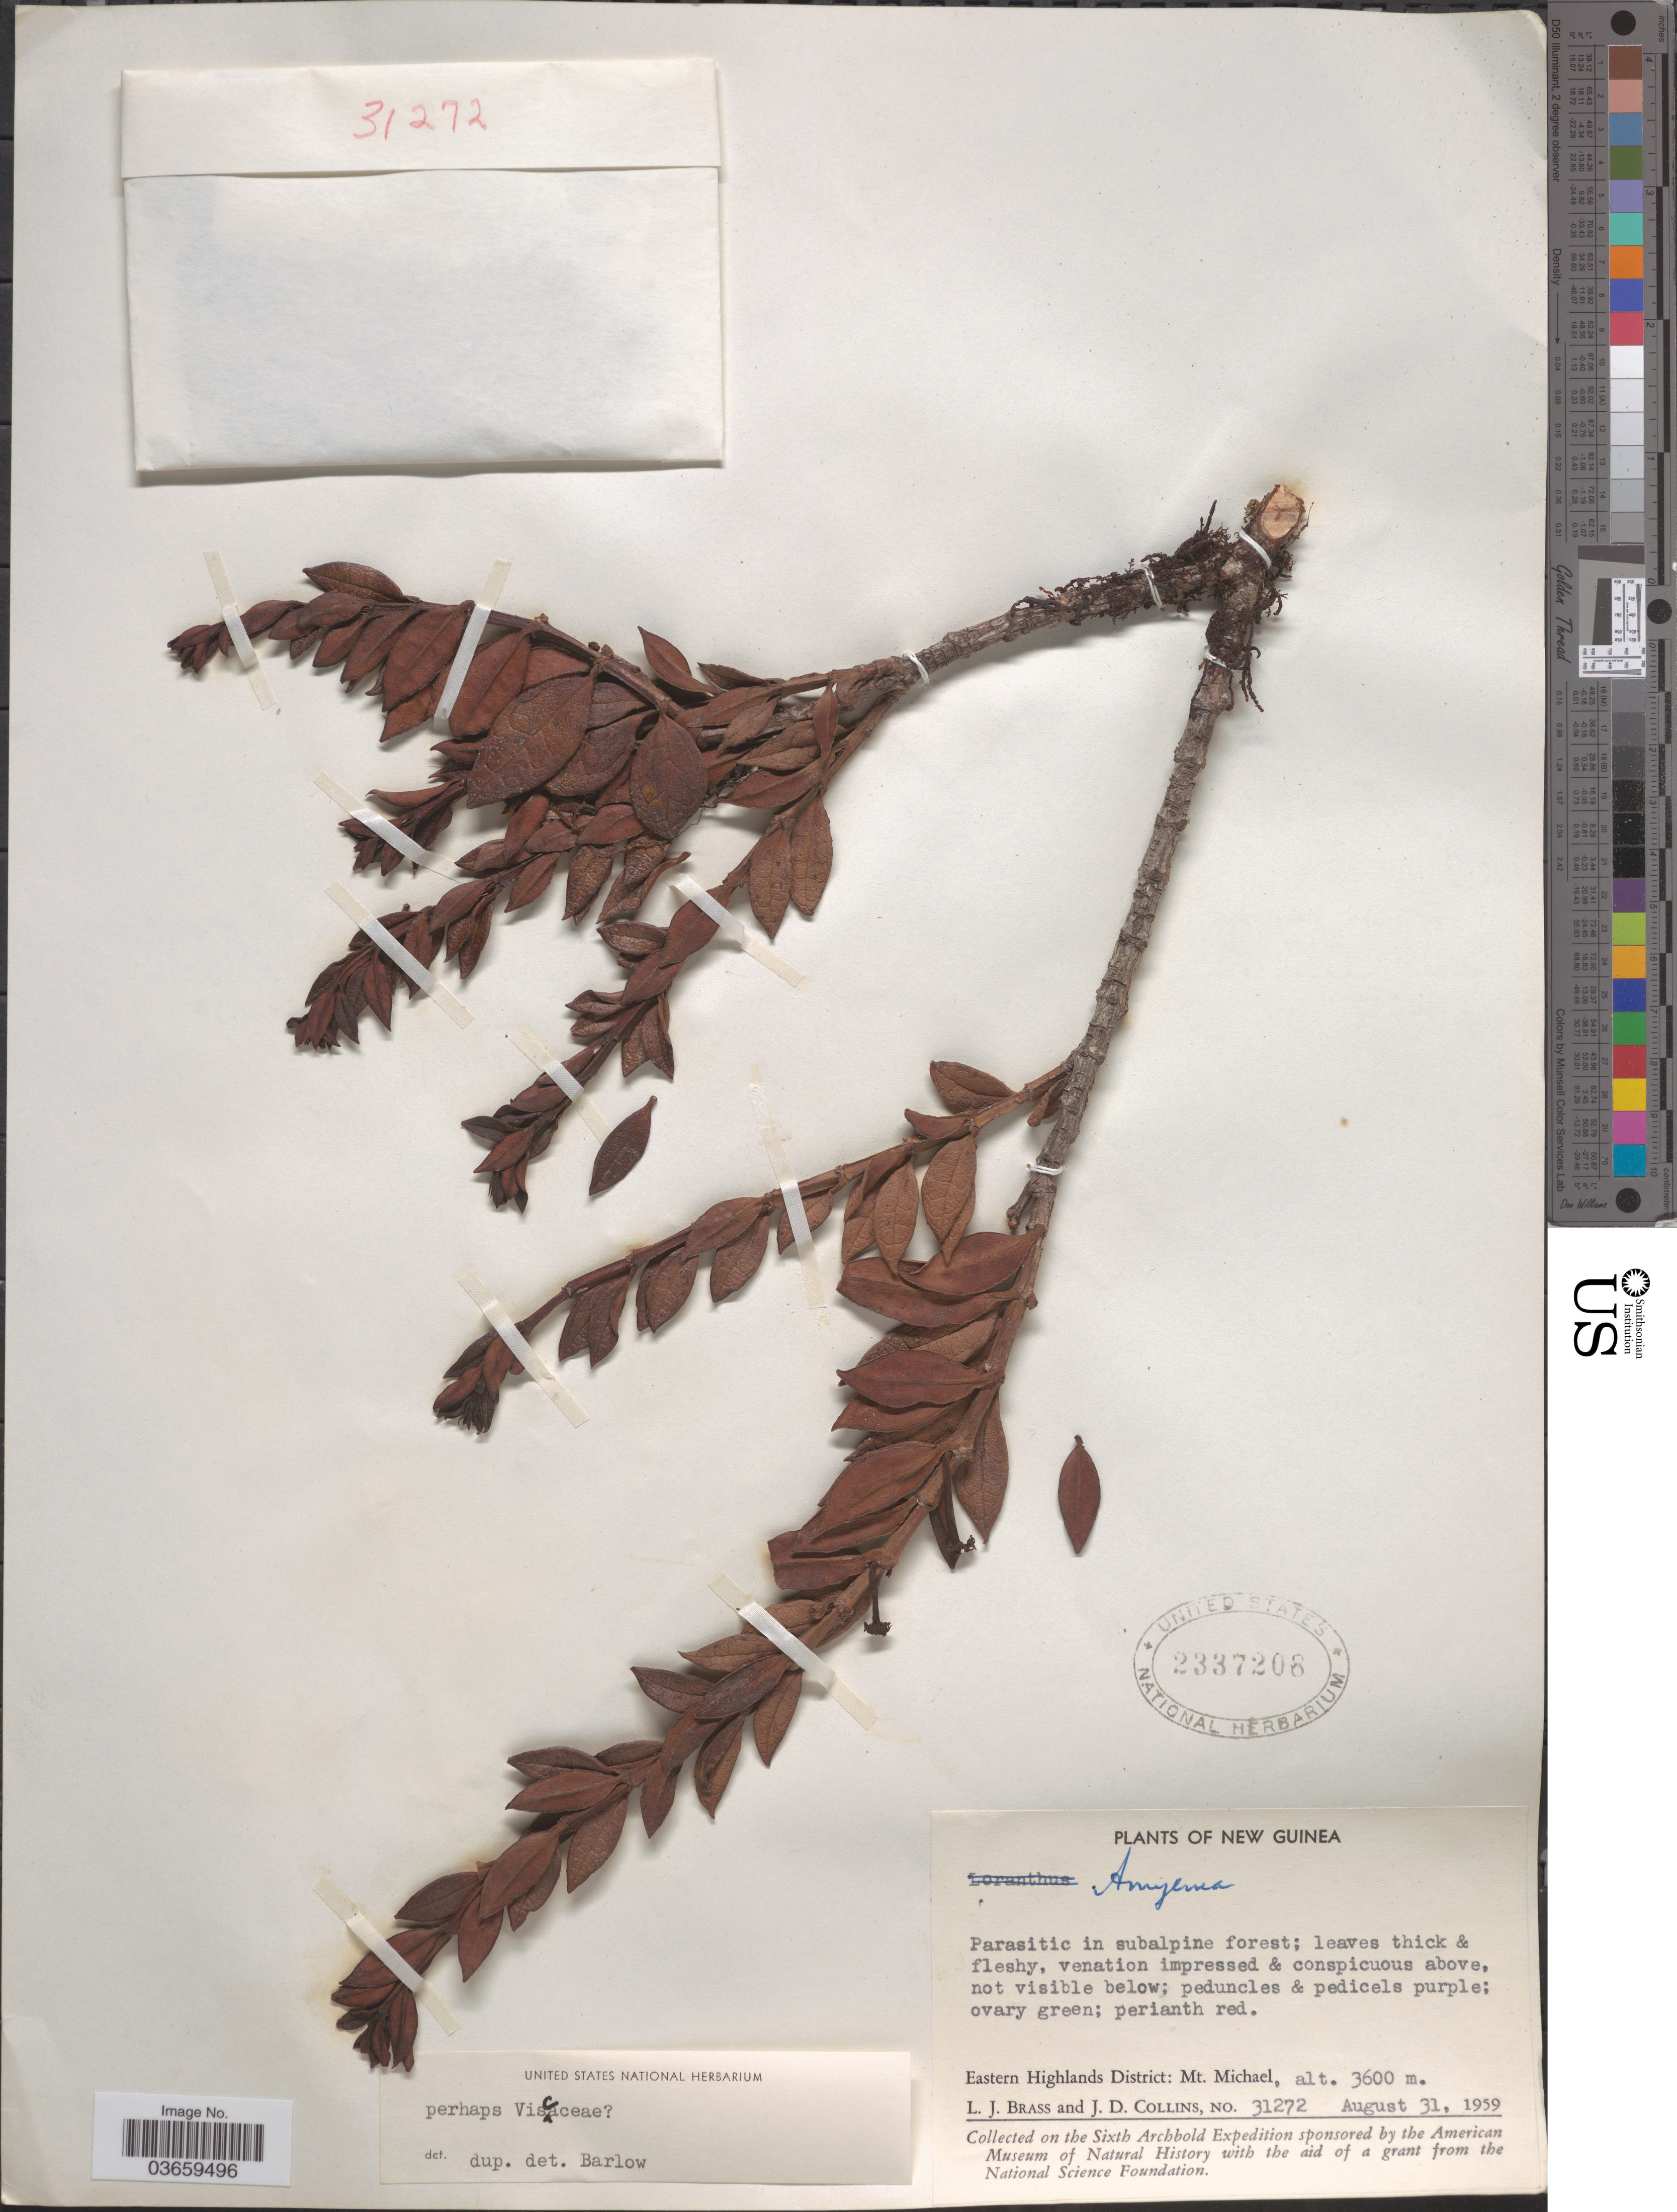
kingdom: Plantae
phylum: Tracheophyta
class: Magnoliopsida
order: Santalales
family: Viscaceae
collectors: L. J. Brass & J. Collins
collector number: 31272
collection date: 1959-08-31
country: Papua New Guinea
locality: New Guinea. Eastern Highlands District: Mt. Michael.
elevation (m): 3600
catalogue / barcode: US 2337208